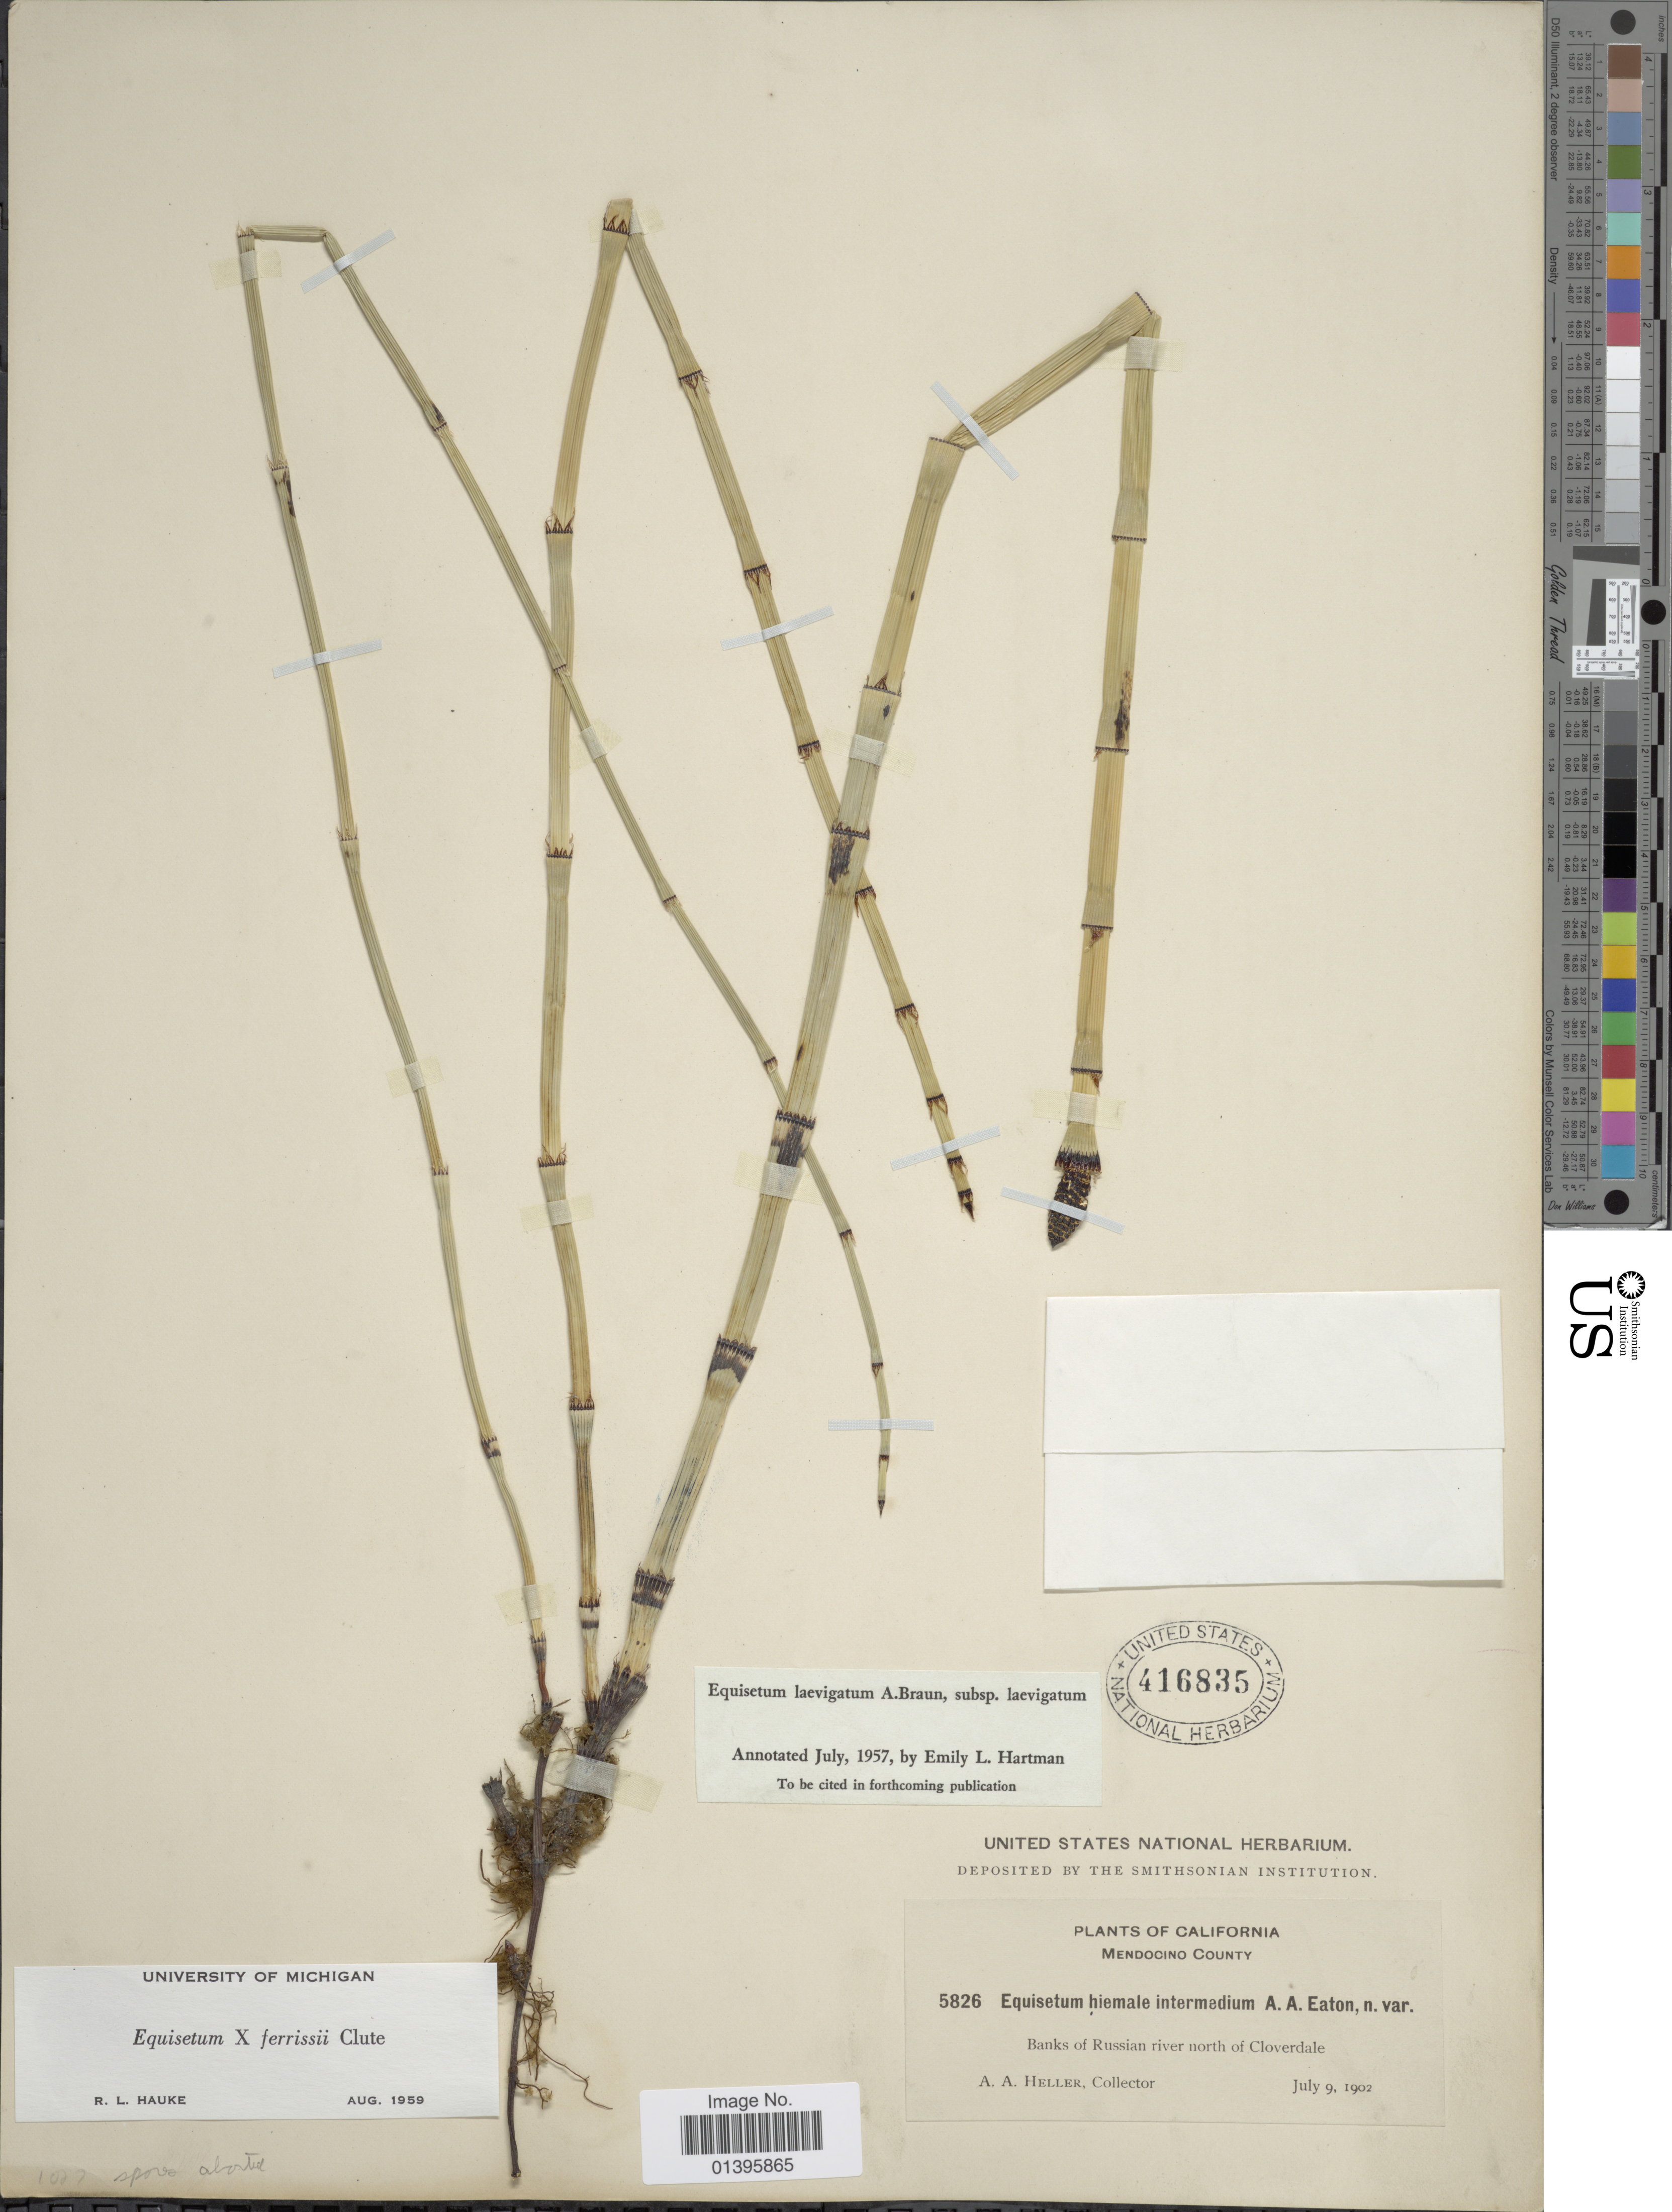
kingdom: Plantae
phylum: Tracheophyta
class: Polypodiopsida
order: Equisetales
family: Equisetaceae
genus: Equisetum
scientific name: Equisetum x ferrissii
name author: Clute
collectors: A. A. Heller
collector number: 5826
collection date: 1902-07-09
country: United States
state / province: California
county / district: Mendocino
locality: Mendocino County. Banks of Russian river north of Cloverdale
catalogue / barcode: US 416835